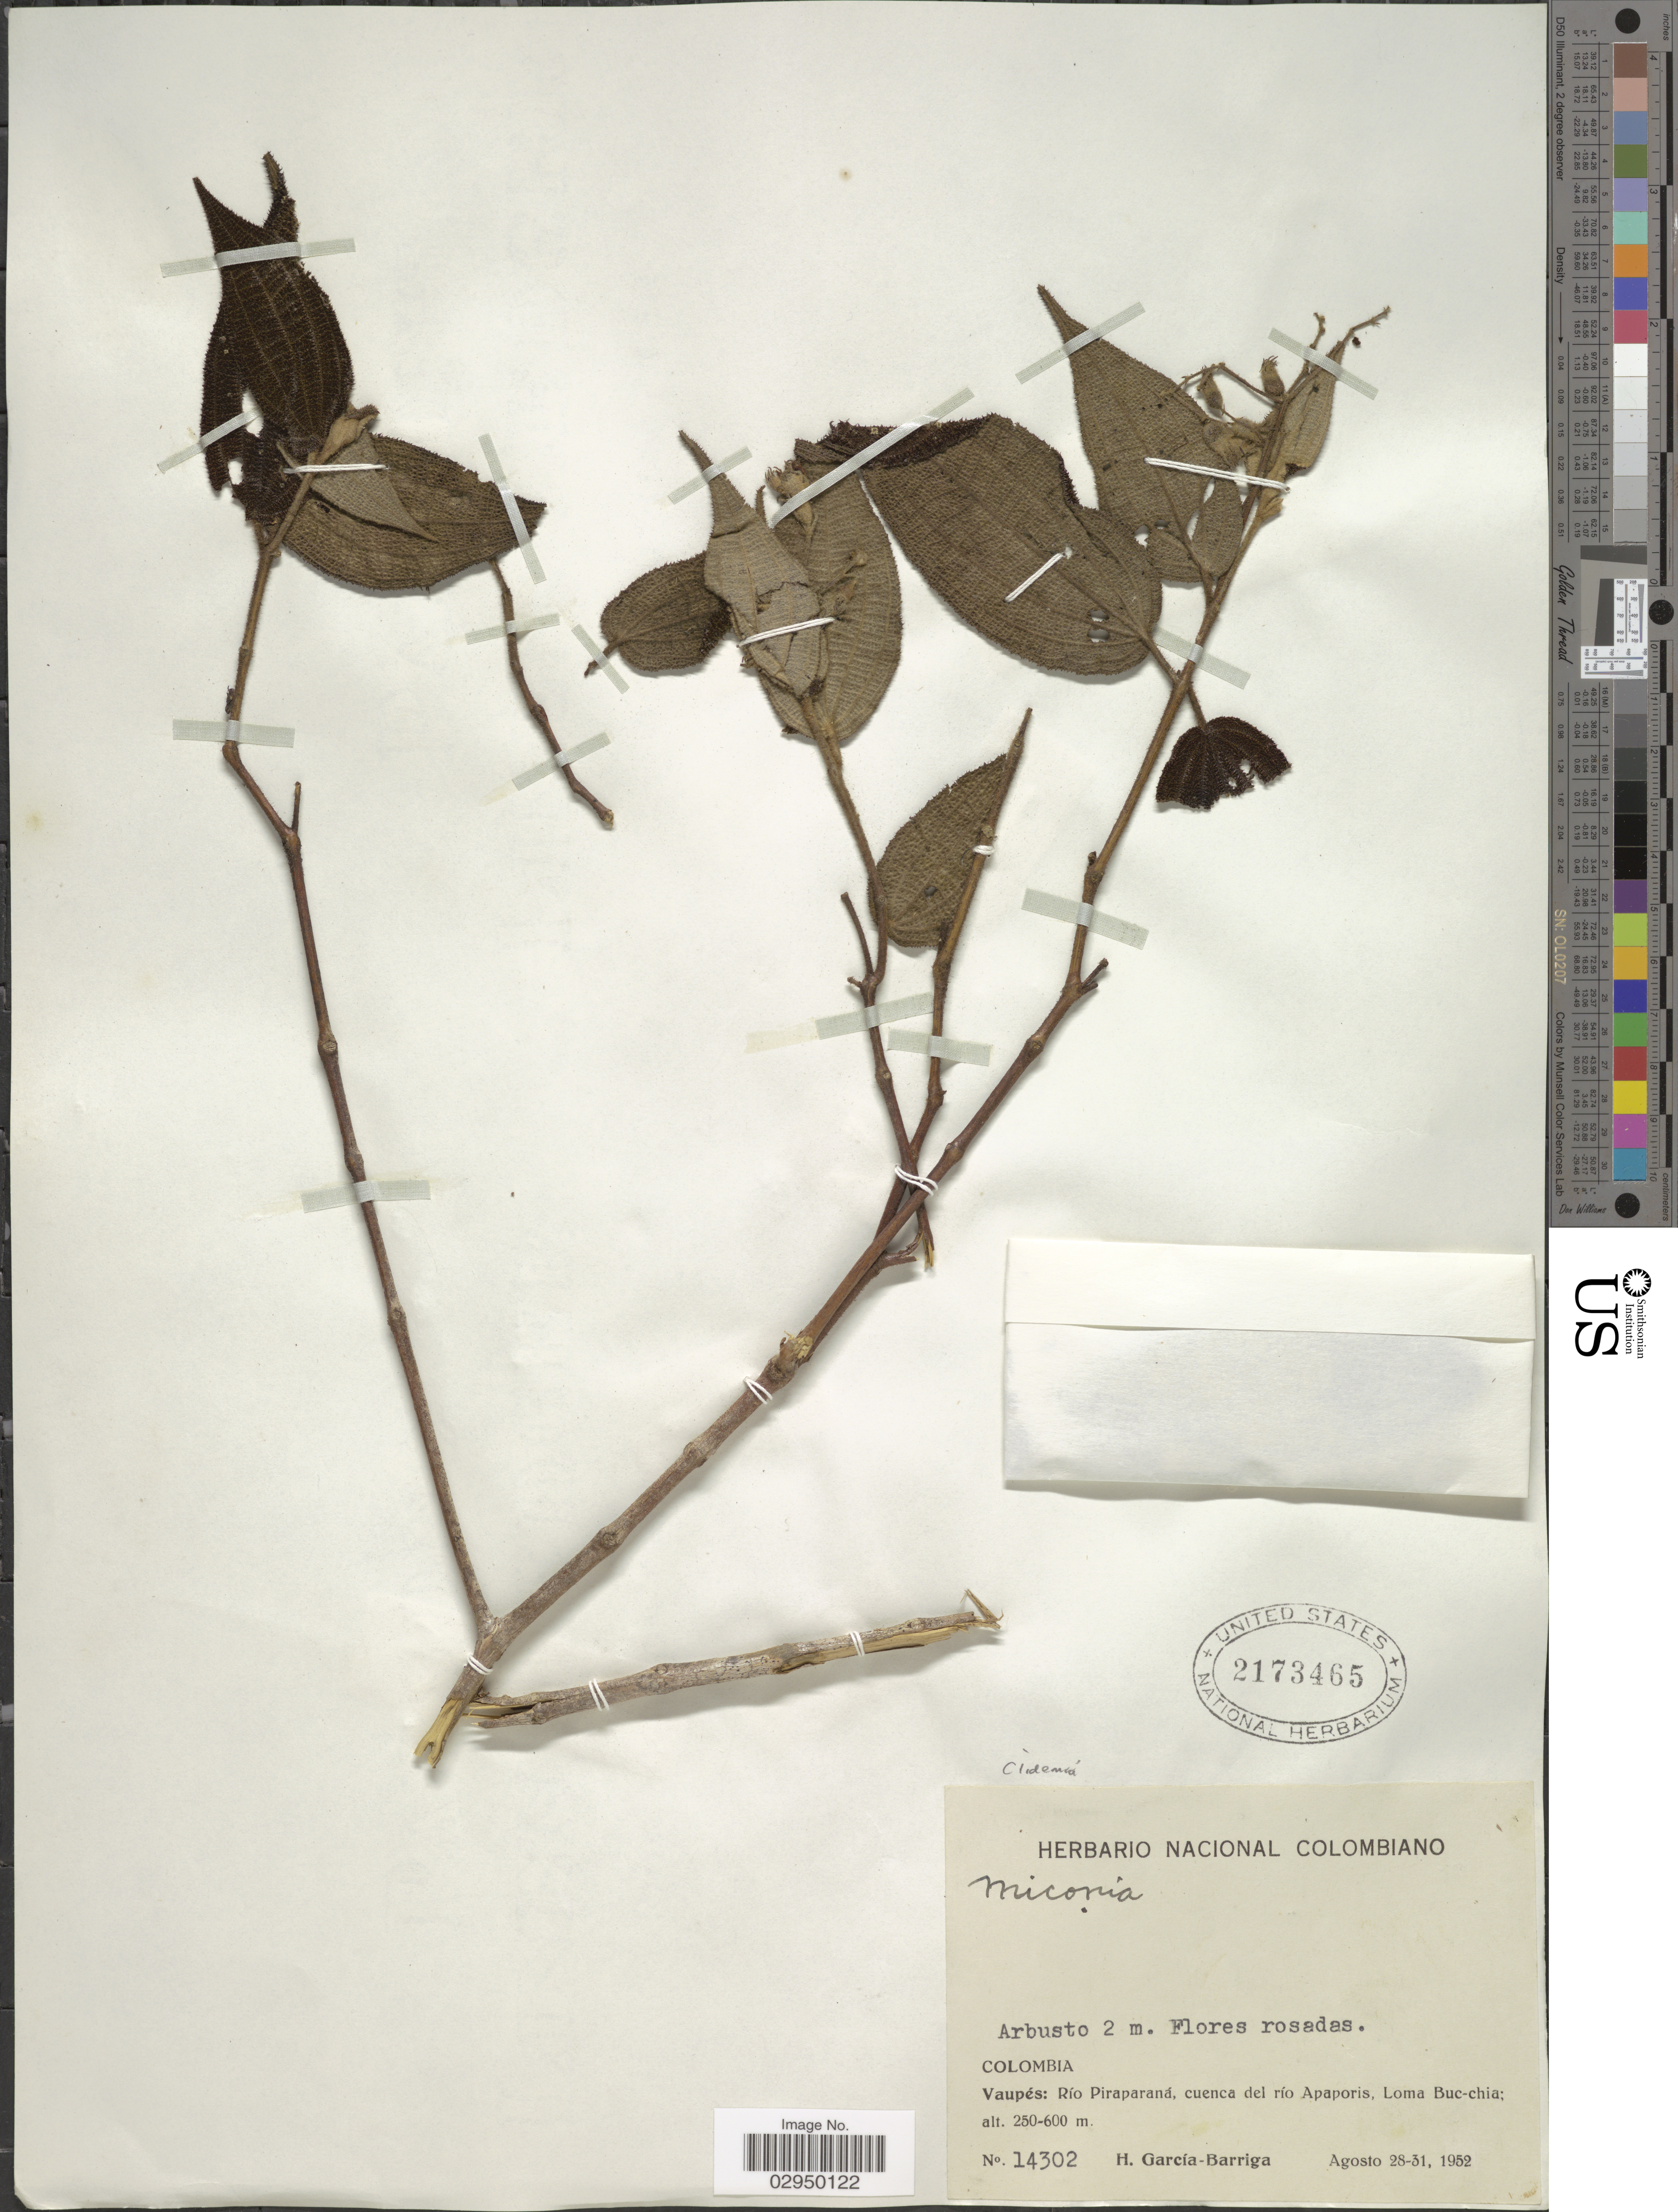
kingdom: Plantae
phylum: Tracheophyta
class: Magnoliopsida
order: Myrtales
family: Melastomataceae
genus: Miconia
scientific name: Miconia bullatifolia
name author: Michelang.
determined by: Ferreira-Alves, R.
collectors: H. García Barriga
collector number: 14302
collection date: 1952-08-28/1952-08-31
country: Colombia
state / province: Vaupés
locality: Río Piraparaná, cuenca del río Apaporis, Loma Buc-chia.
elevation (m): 250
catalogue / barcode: US 2173465